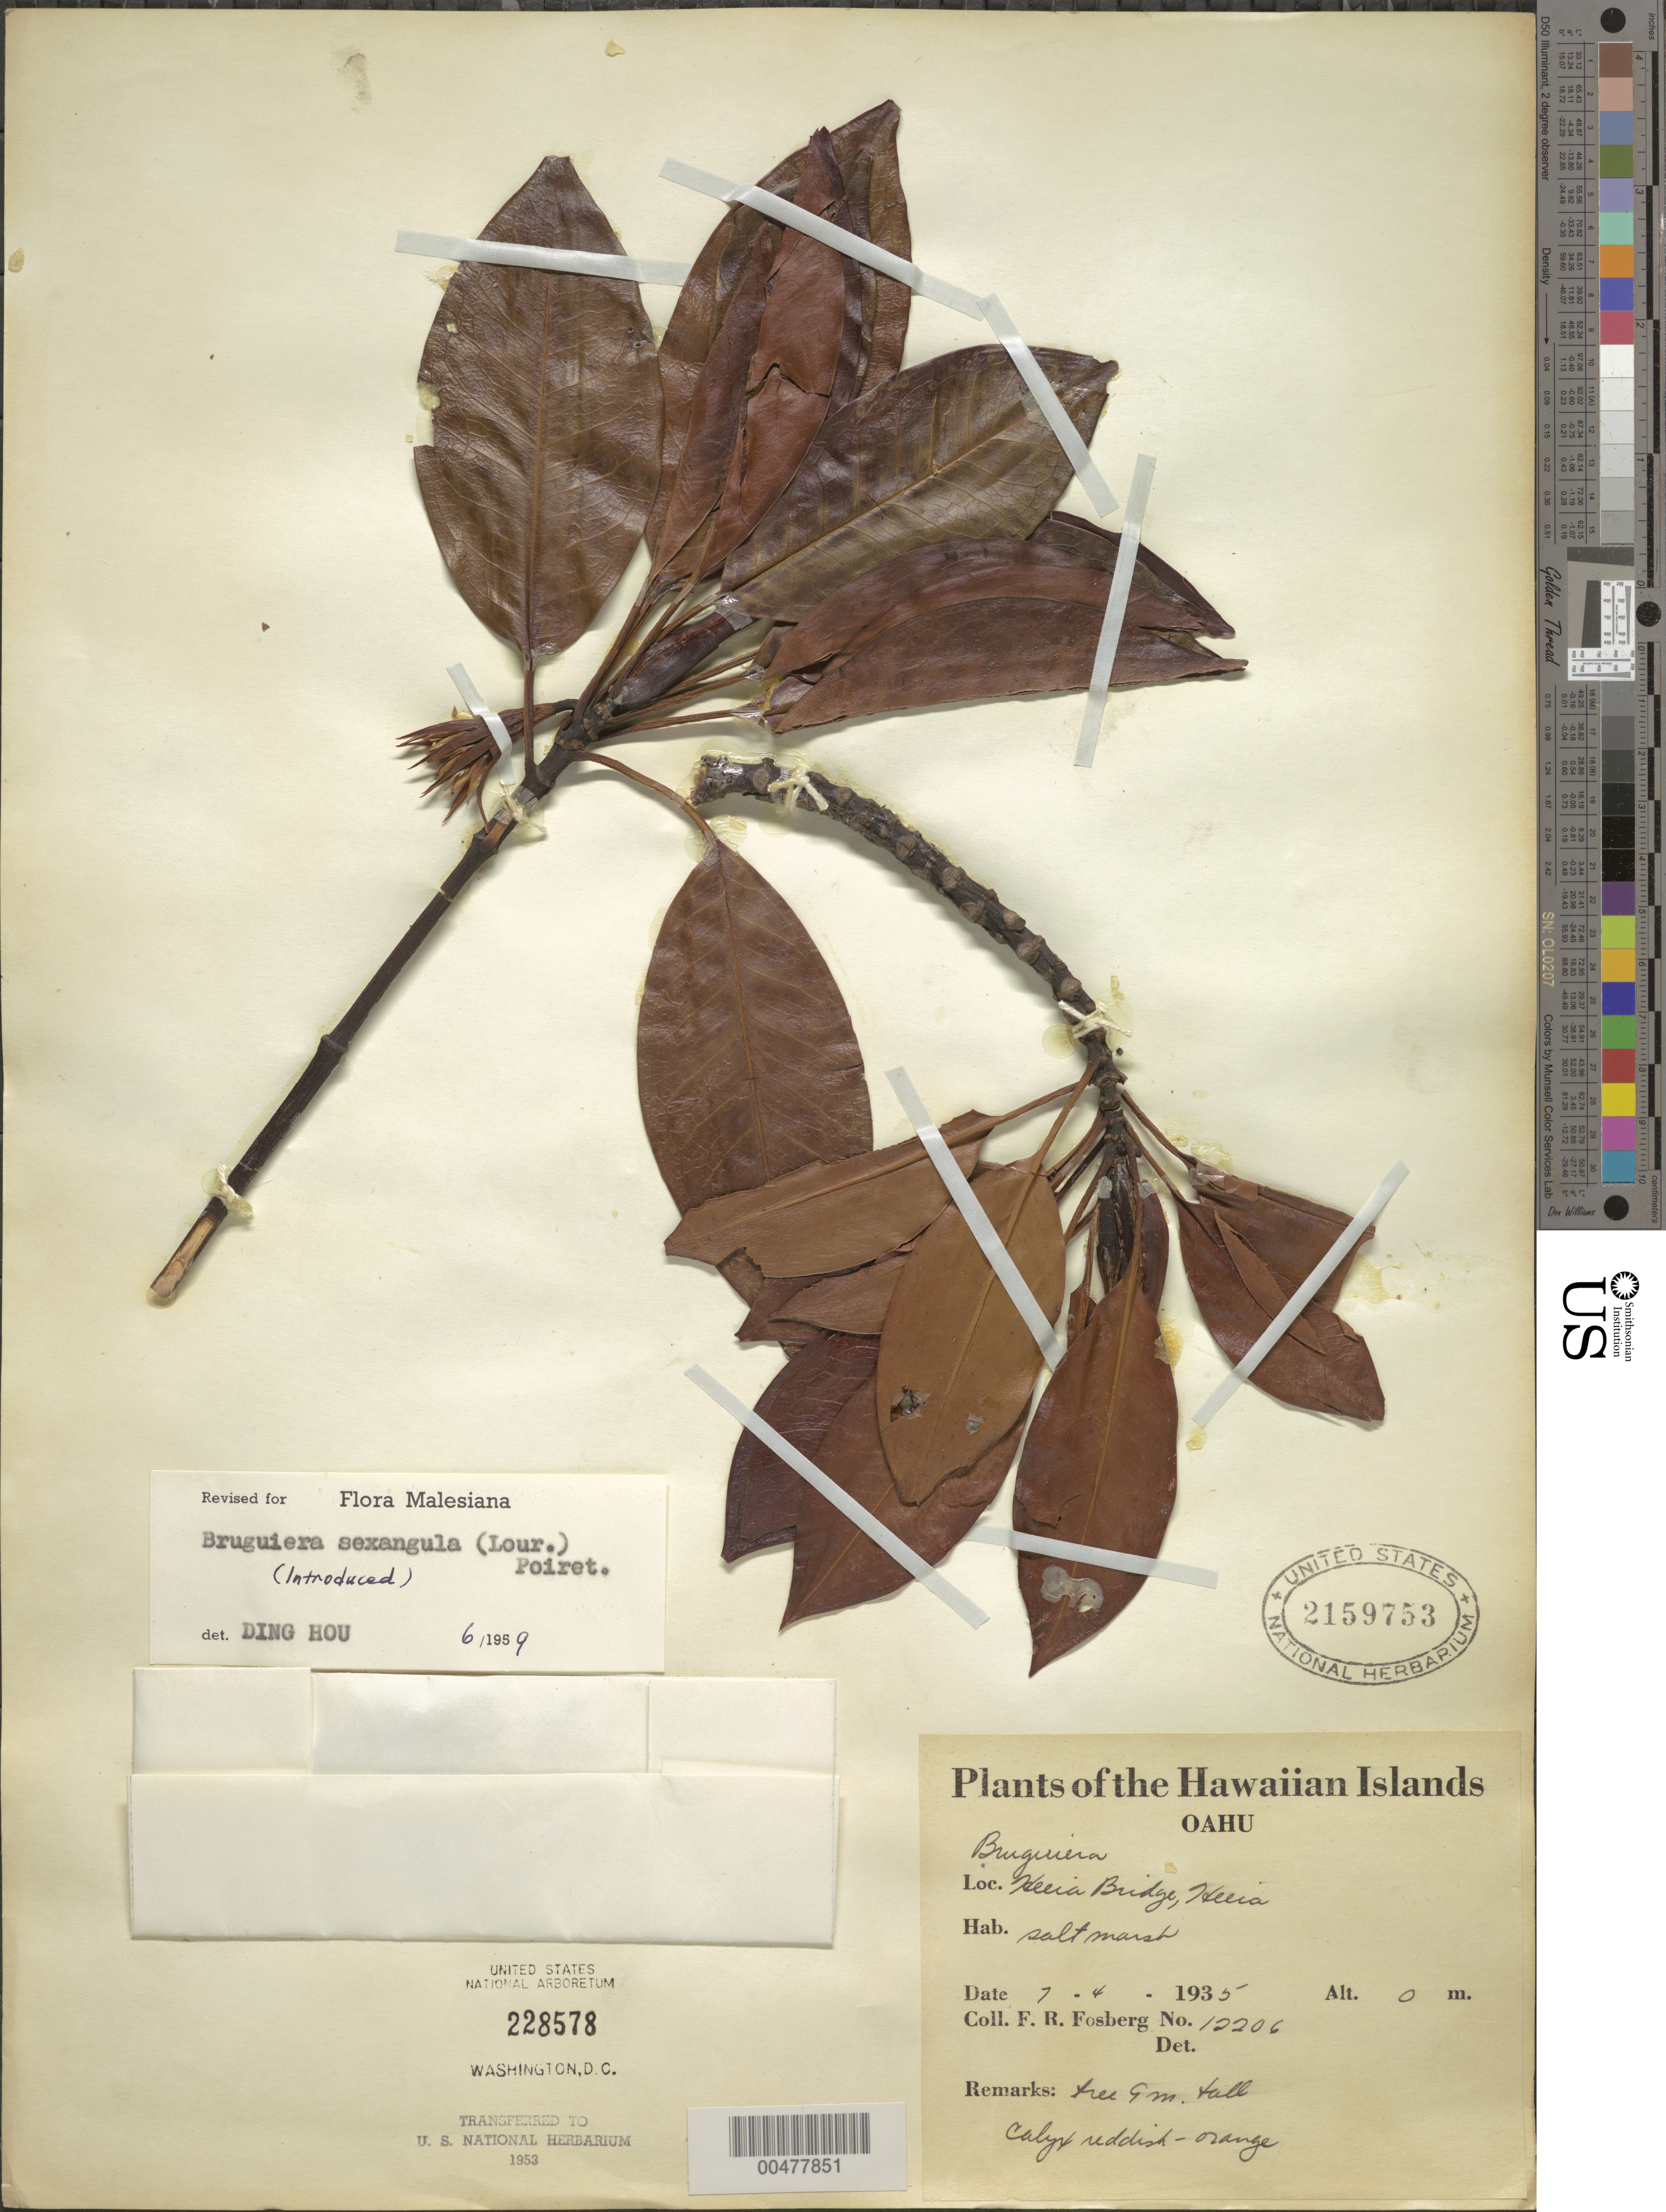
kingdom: Plantae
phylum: Tracheophyta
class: Magnoliopsida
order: Malpighiales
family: Rhizophoraceae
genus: Bruguiera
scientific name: Bruguiera sexangula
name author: (Lour.) Poir.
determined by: Ding Hou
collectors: F. R. Fosberg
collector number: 12206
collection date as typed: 4 Jul 1935 or 7 Apr 1935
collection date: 1935-04-07 or 1935-07-04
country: United States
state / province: Hawaii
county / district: Honolulu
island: Oahu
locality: Keeia Bridge, Heeia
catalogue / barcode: US 2159753